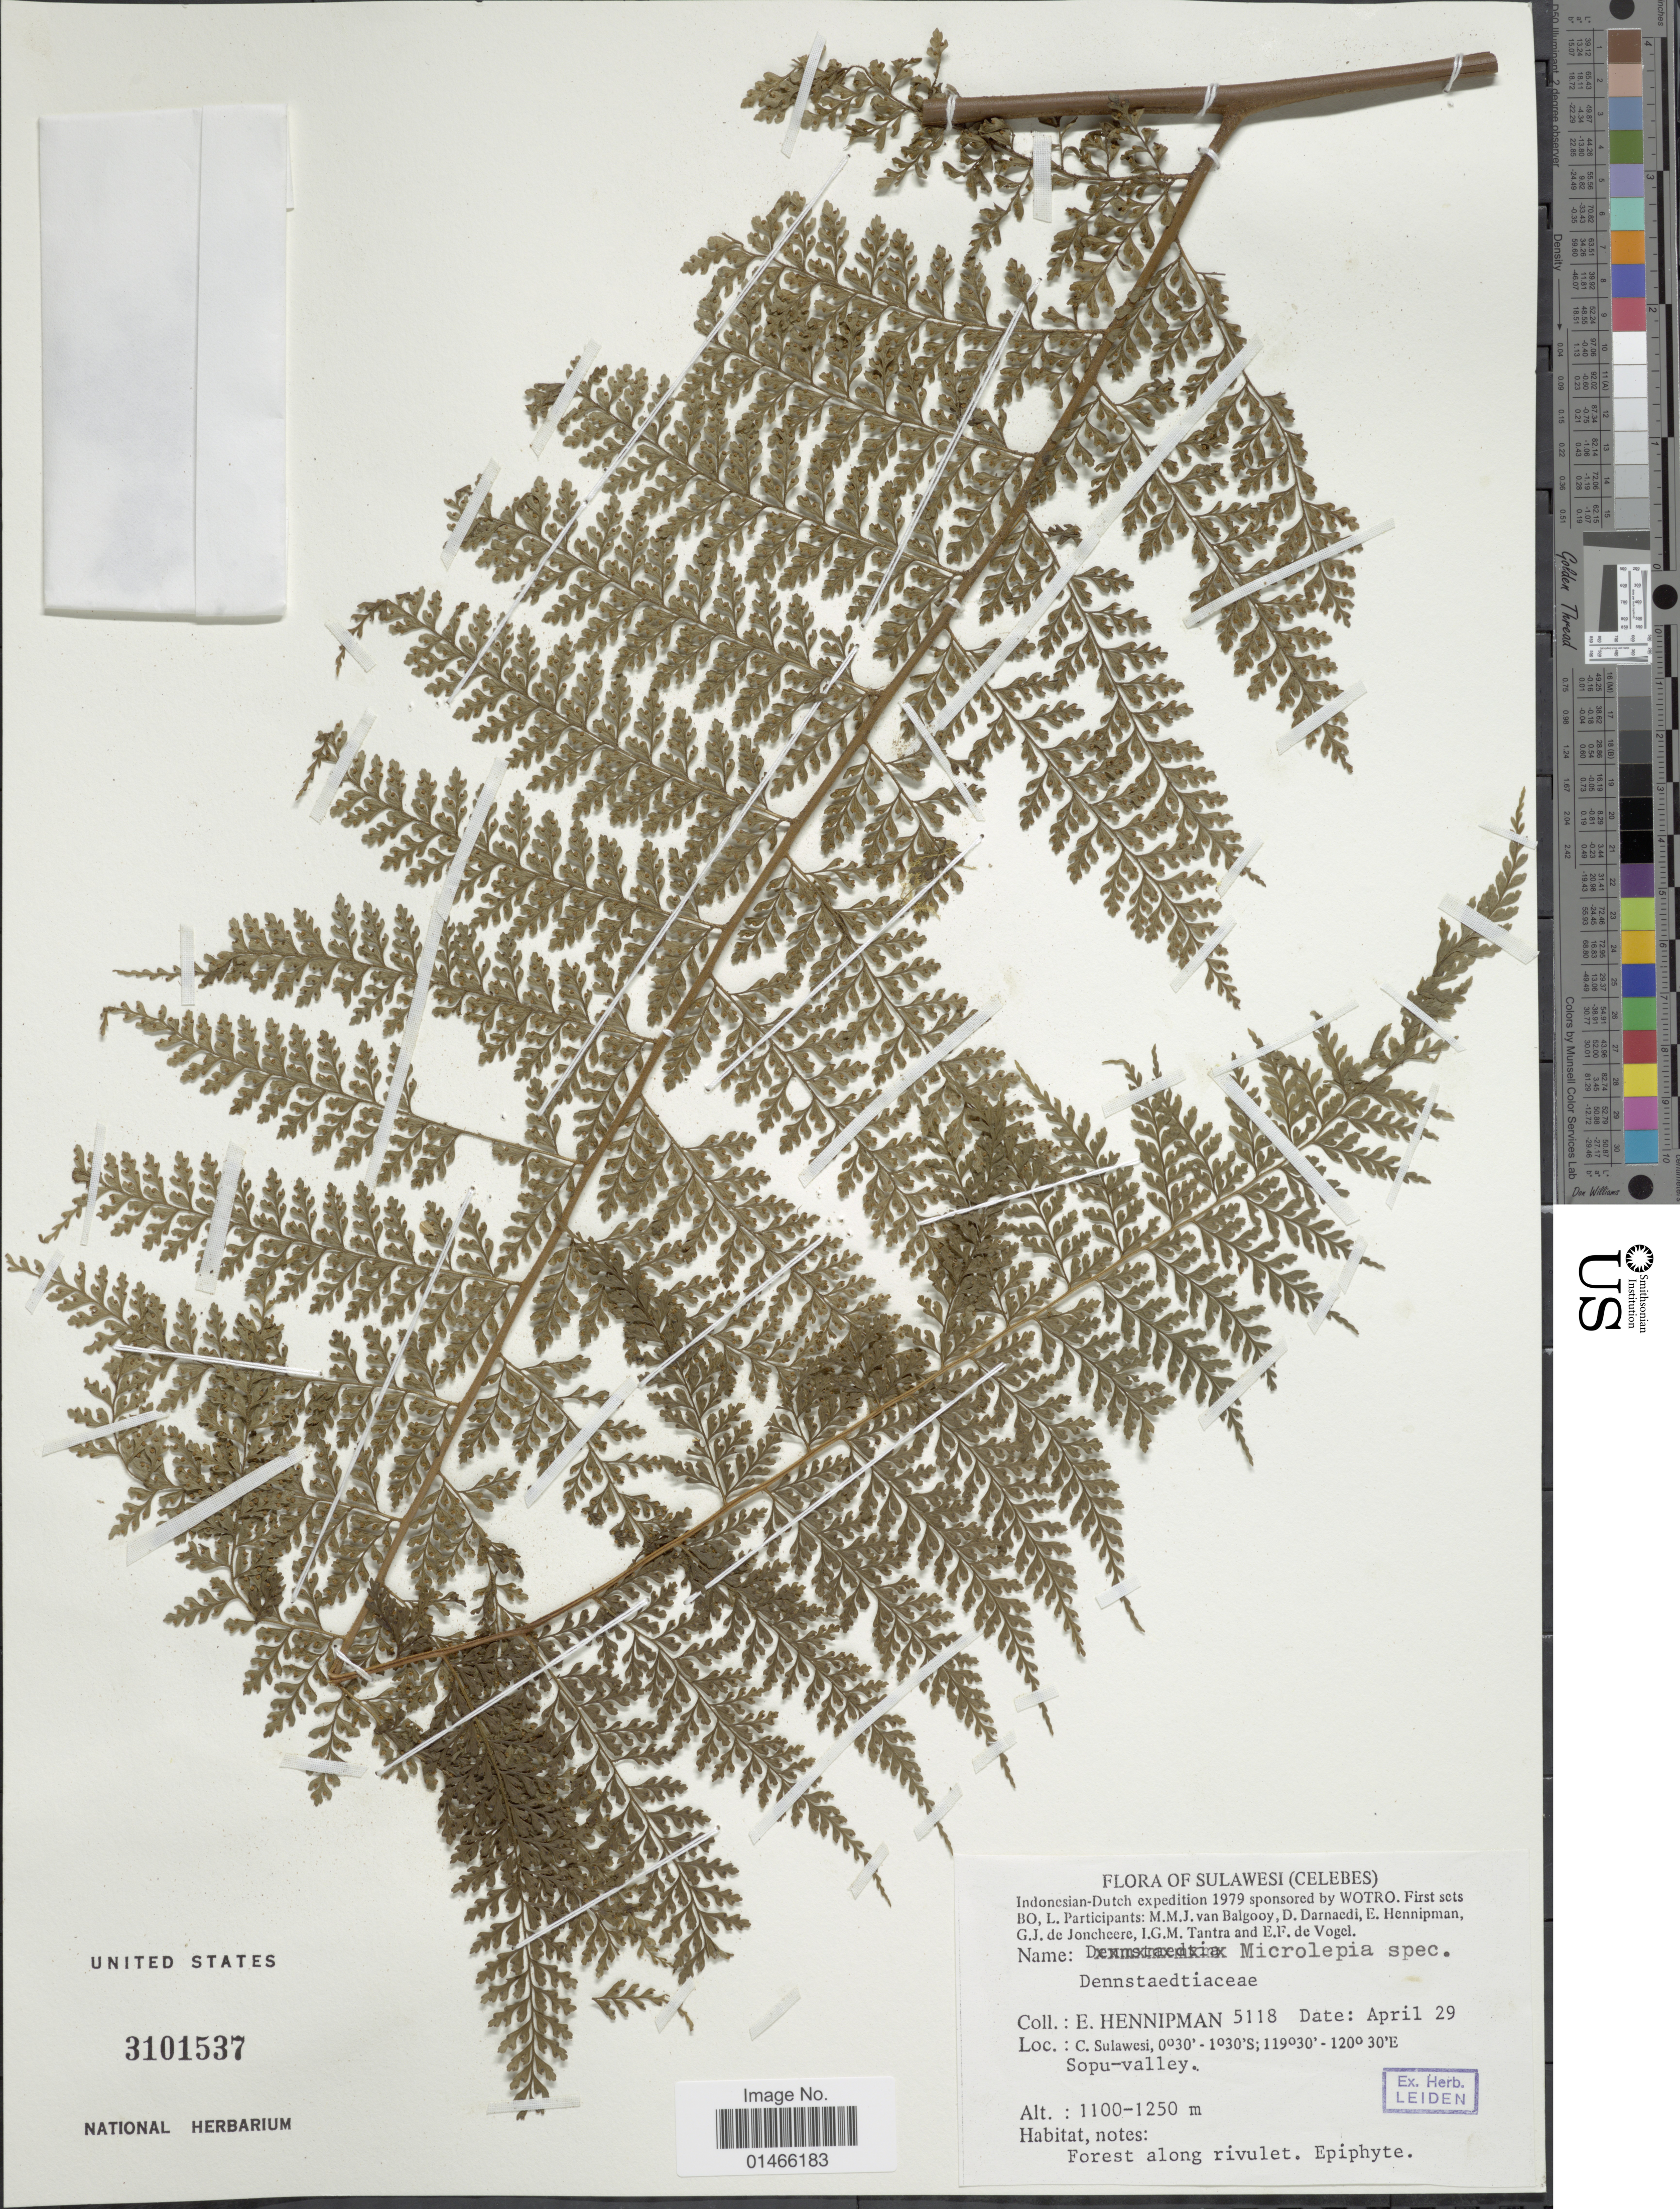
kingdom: Plantae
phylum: Tracheophyta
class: Polypodiopsida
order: Polypodiales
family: Dennstaedtiaceae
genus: Microlepia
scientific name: Microlepia sp.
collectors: E. Hennipman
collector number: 5118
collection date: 1979-04-29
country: Indonesia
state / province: Sulawesi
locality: Celebes. C. Sulawesi. Sopu-valley.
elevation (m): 1100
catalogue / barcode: US 3101537